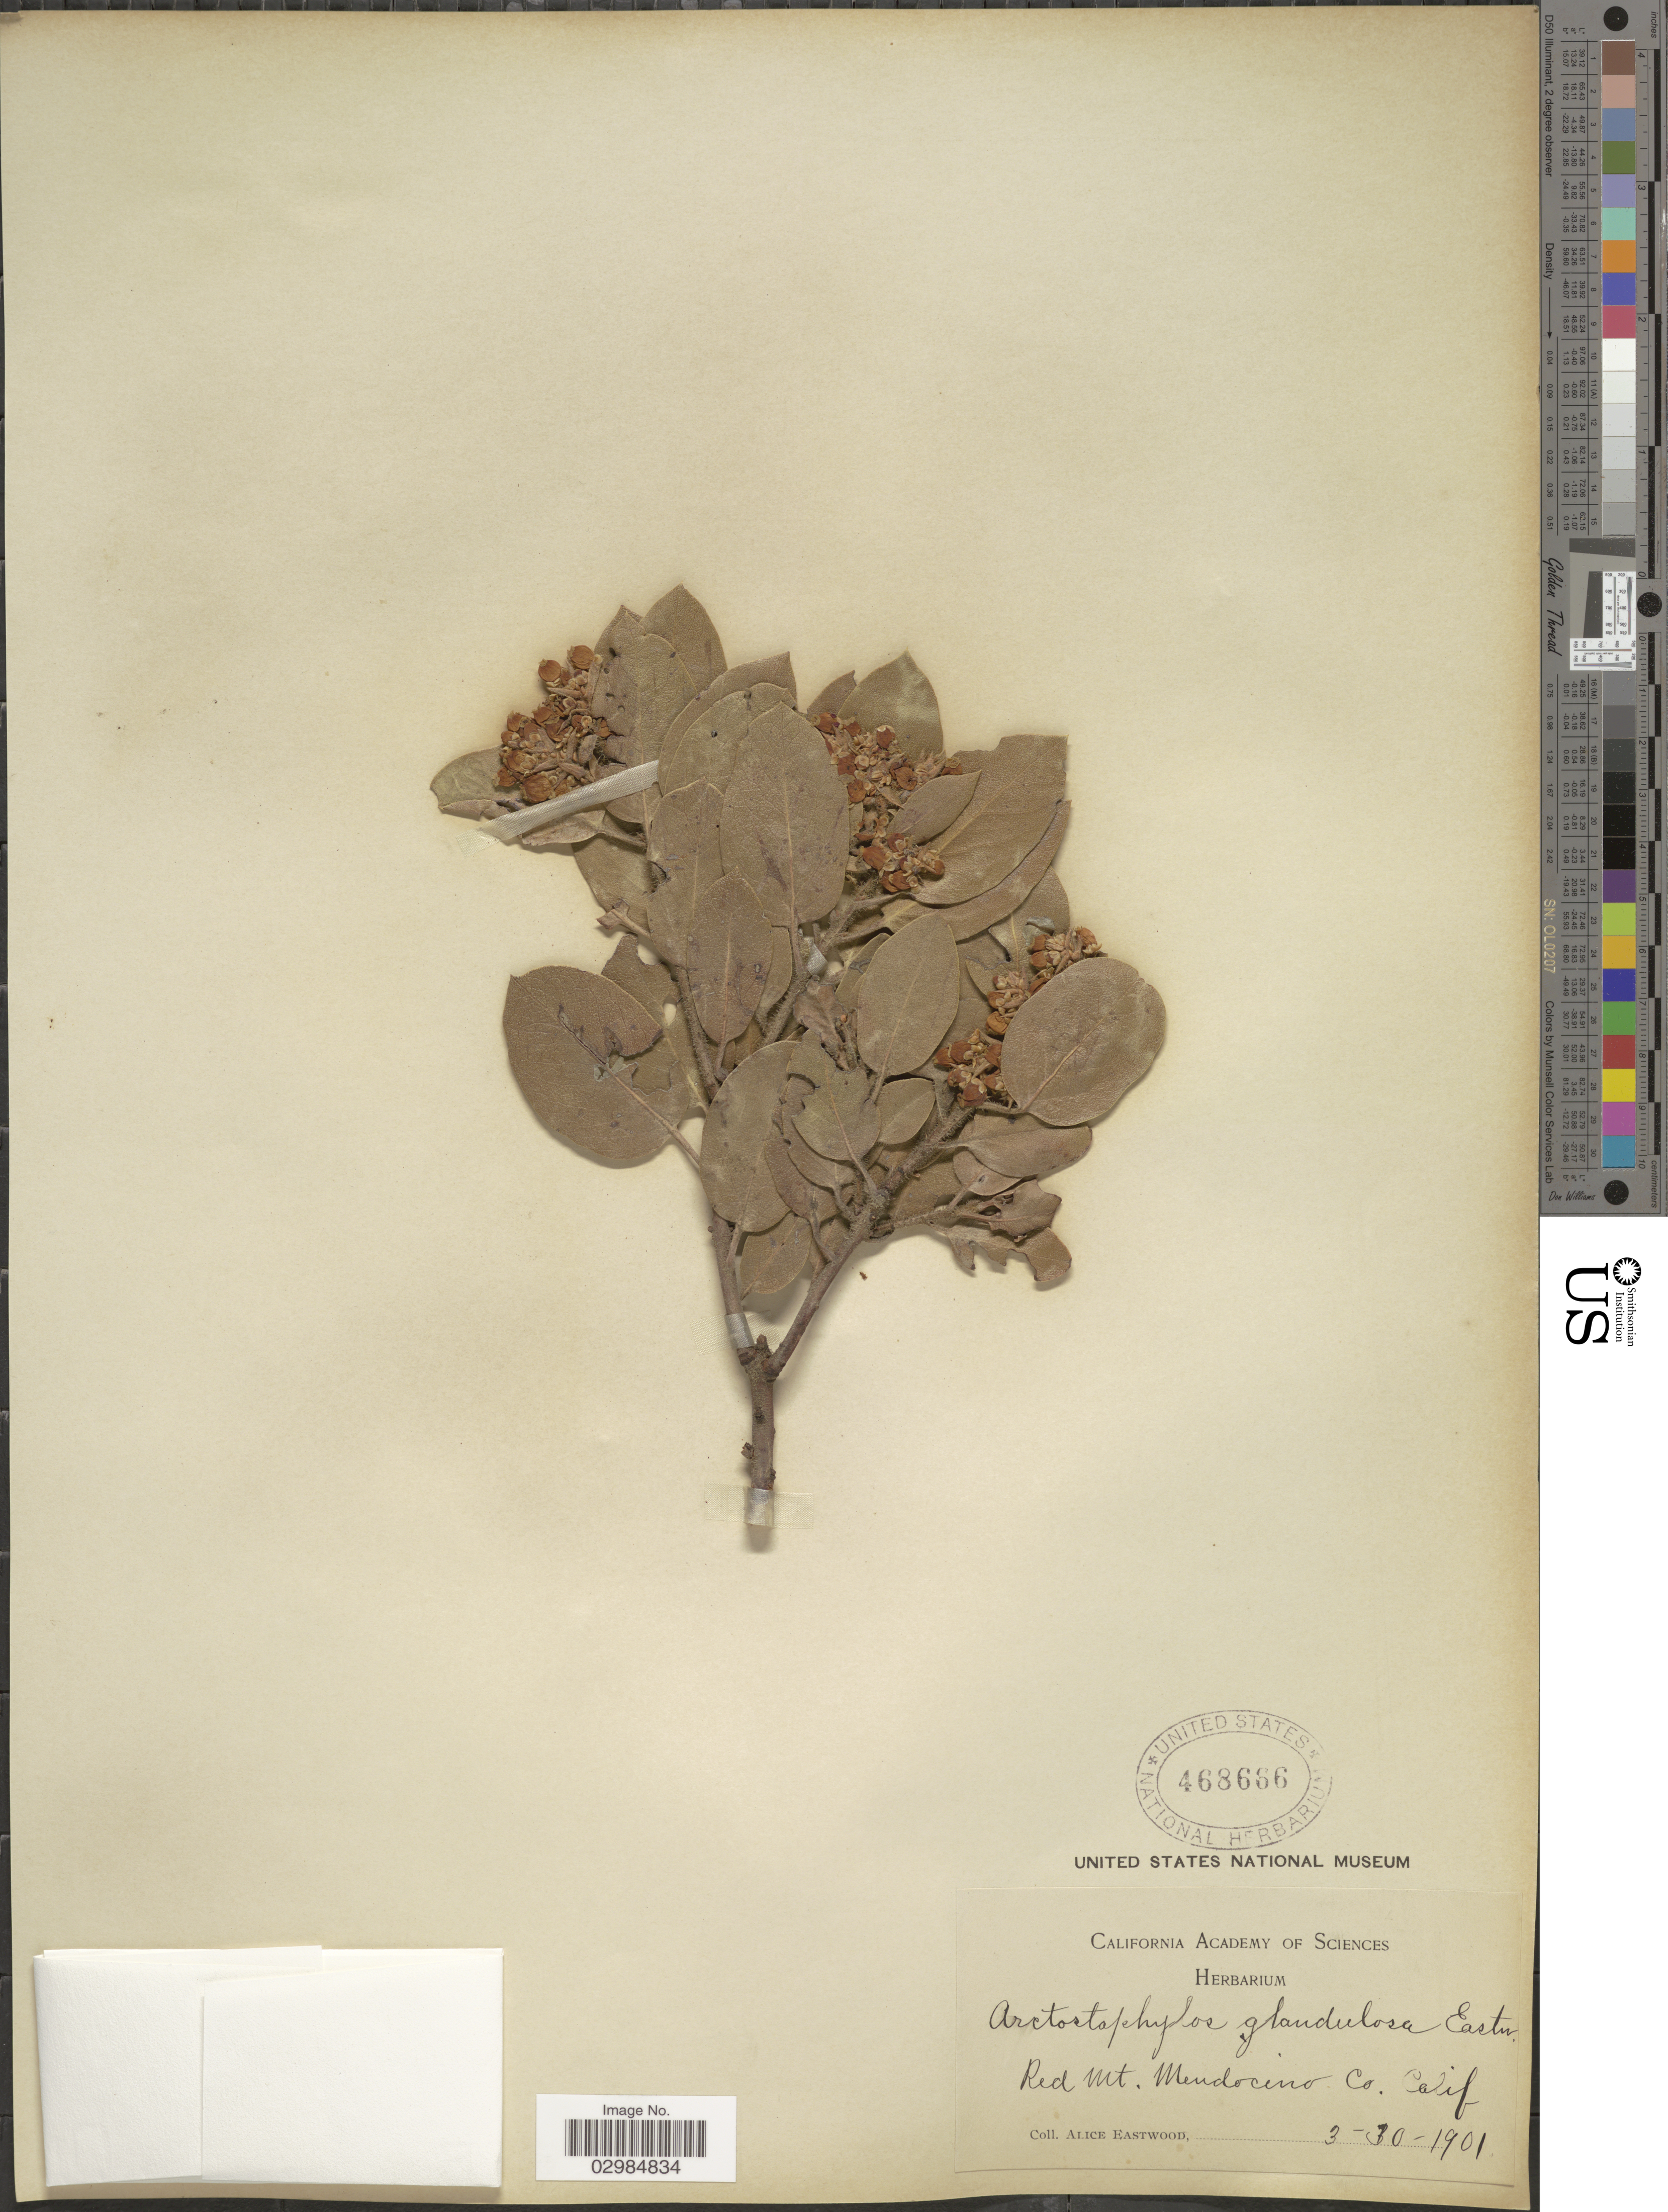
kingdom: Plantae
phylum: Tracheophyta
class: Magnoliopsida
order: Ericales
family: Ericaceae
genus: Arctostaphylos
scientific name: Arctostaphylos tomentosa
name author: (Pursh) Lindl.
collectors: A. Eastwood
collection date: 1901-03-30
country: United States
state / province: California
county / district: Mendocino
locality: Red Mt. Mendocino Co.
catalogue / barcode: US 468666